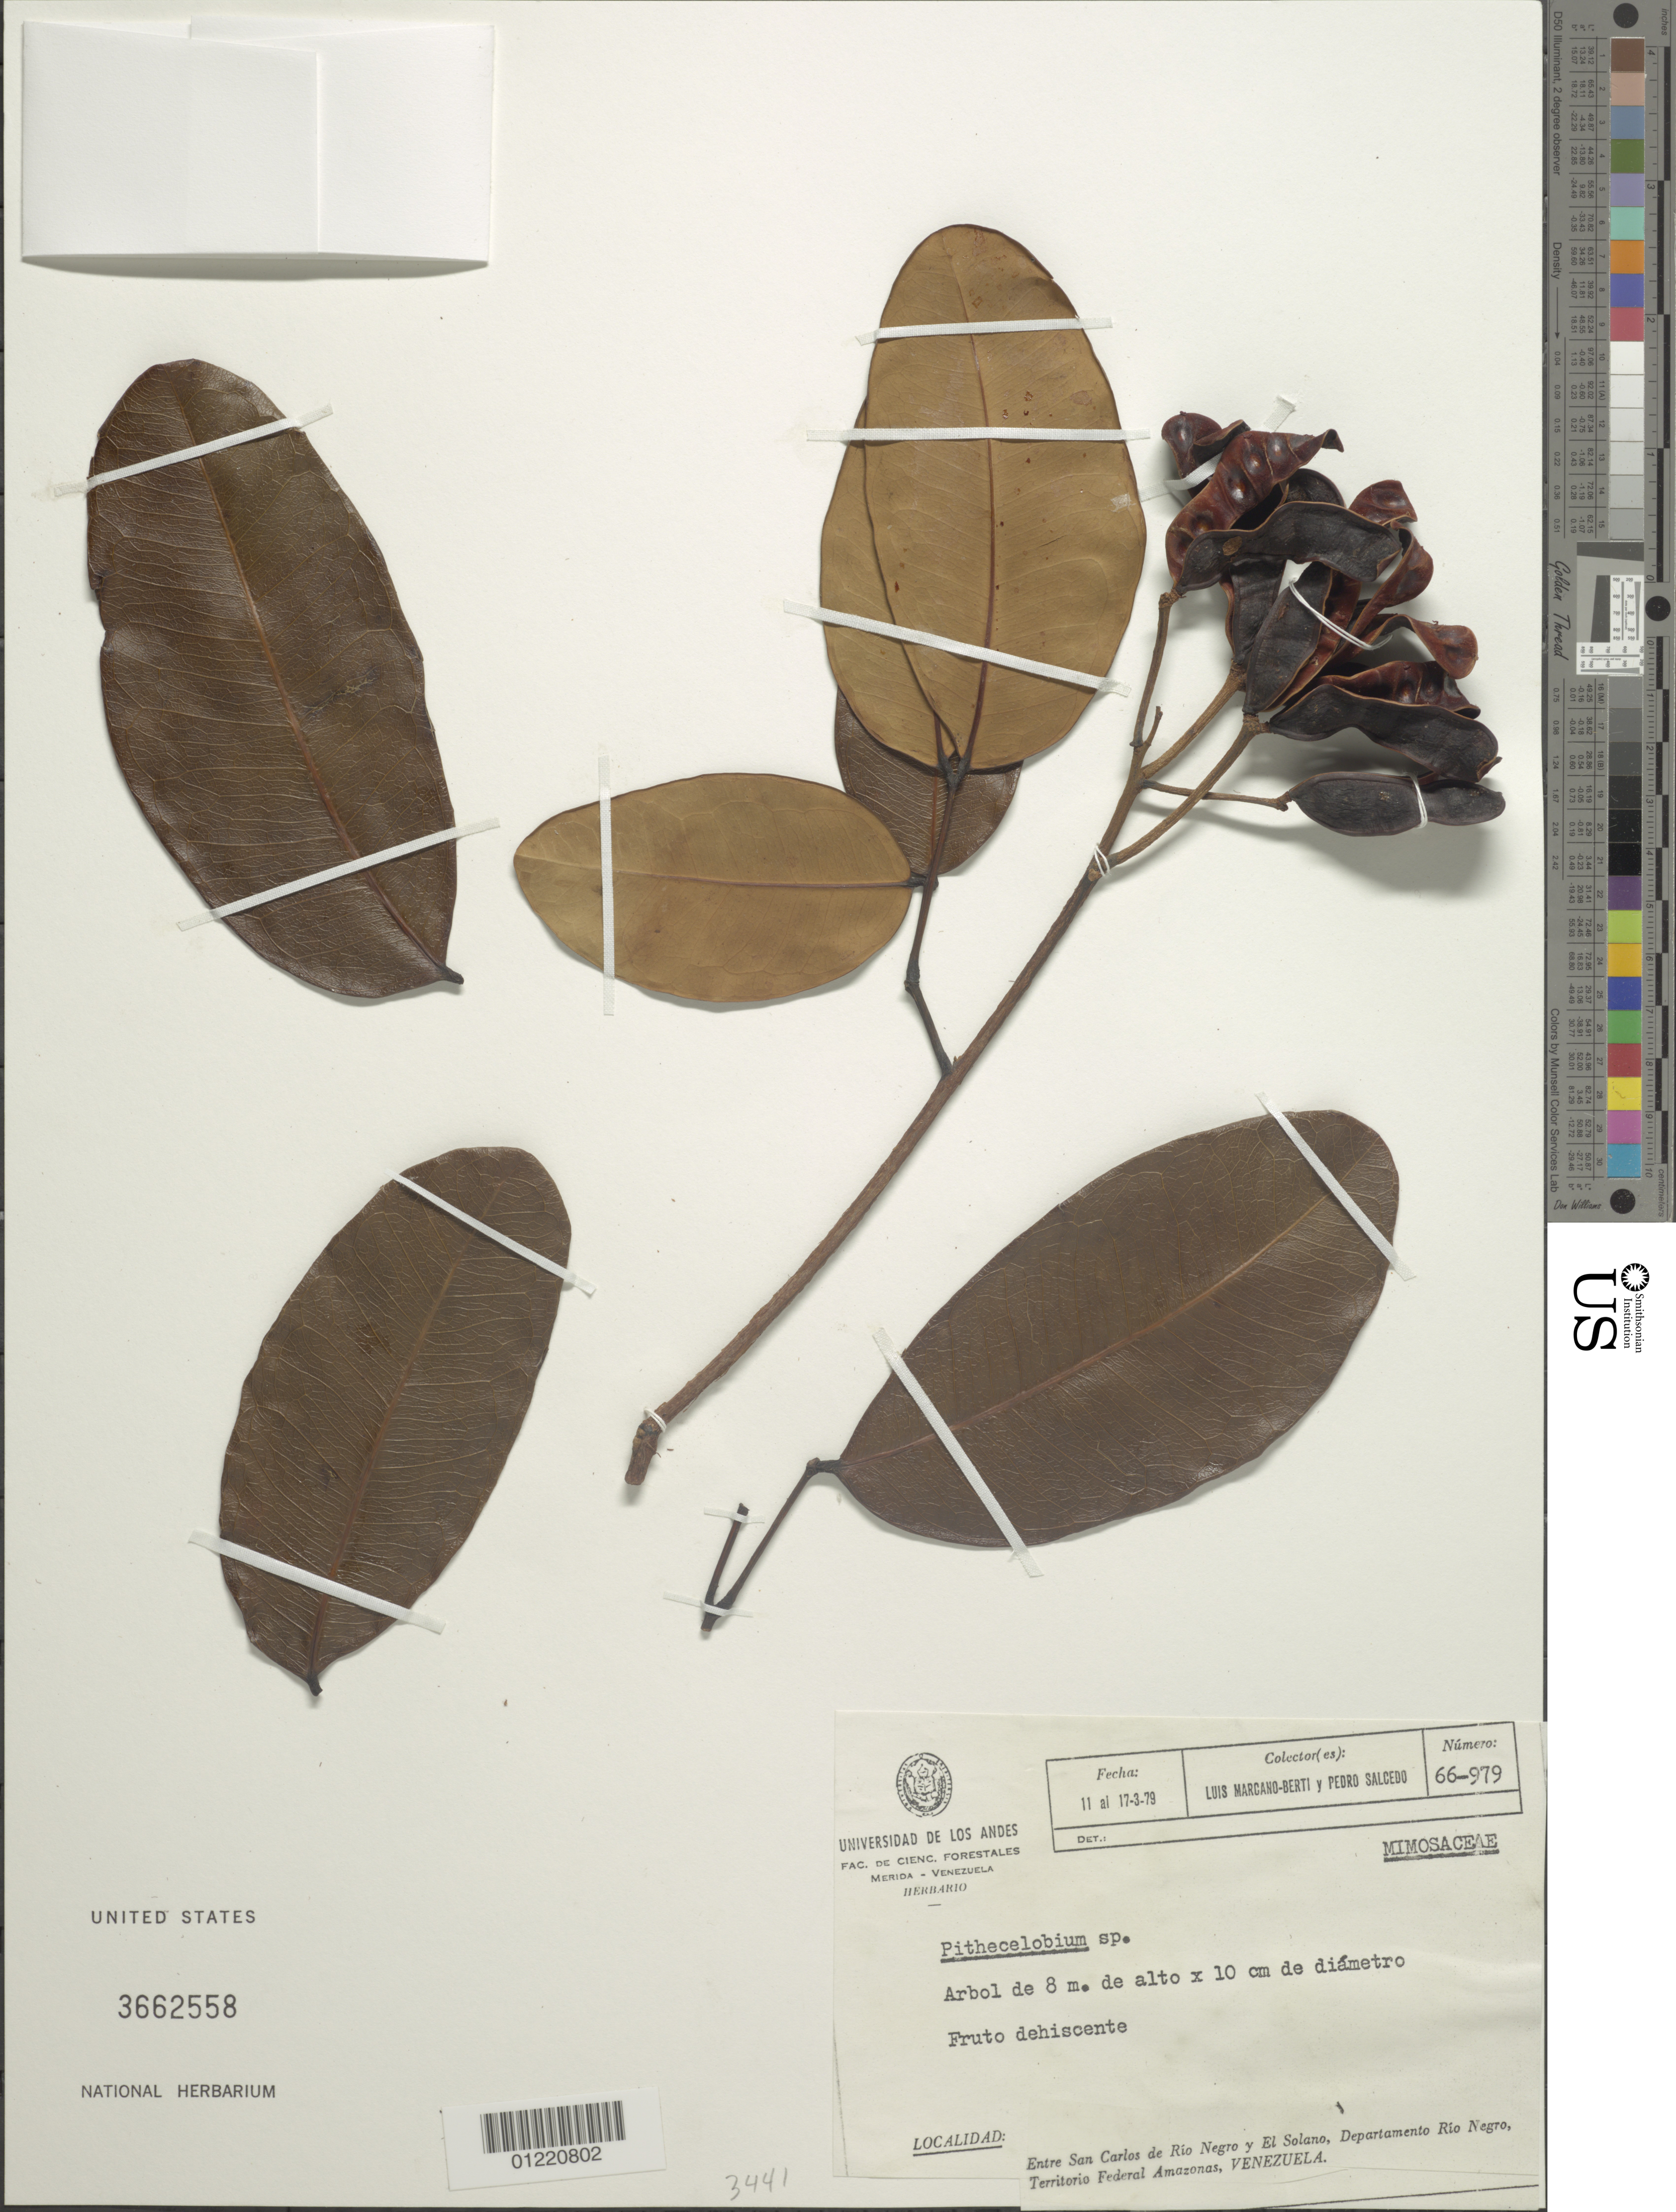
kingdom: Plantae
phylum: Tracheophyta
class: Magnoliopsida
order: Fabales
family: Fabaceae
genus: Pithecellobium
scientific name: Pithecellobium sp.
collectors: L. Marcano-Berti & P. Salcedo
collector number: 66-979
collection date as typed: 11 Mar 1979 to 17 Mar 1979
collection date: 1979-03-11/1979-03-17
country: Venezuela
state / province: Amazonas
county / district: Rio Negro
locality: Entre San Carlos de Rio Negro y El Solano.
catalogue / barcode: US 3662558